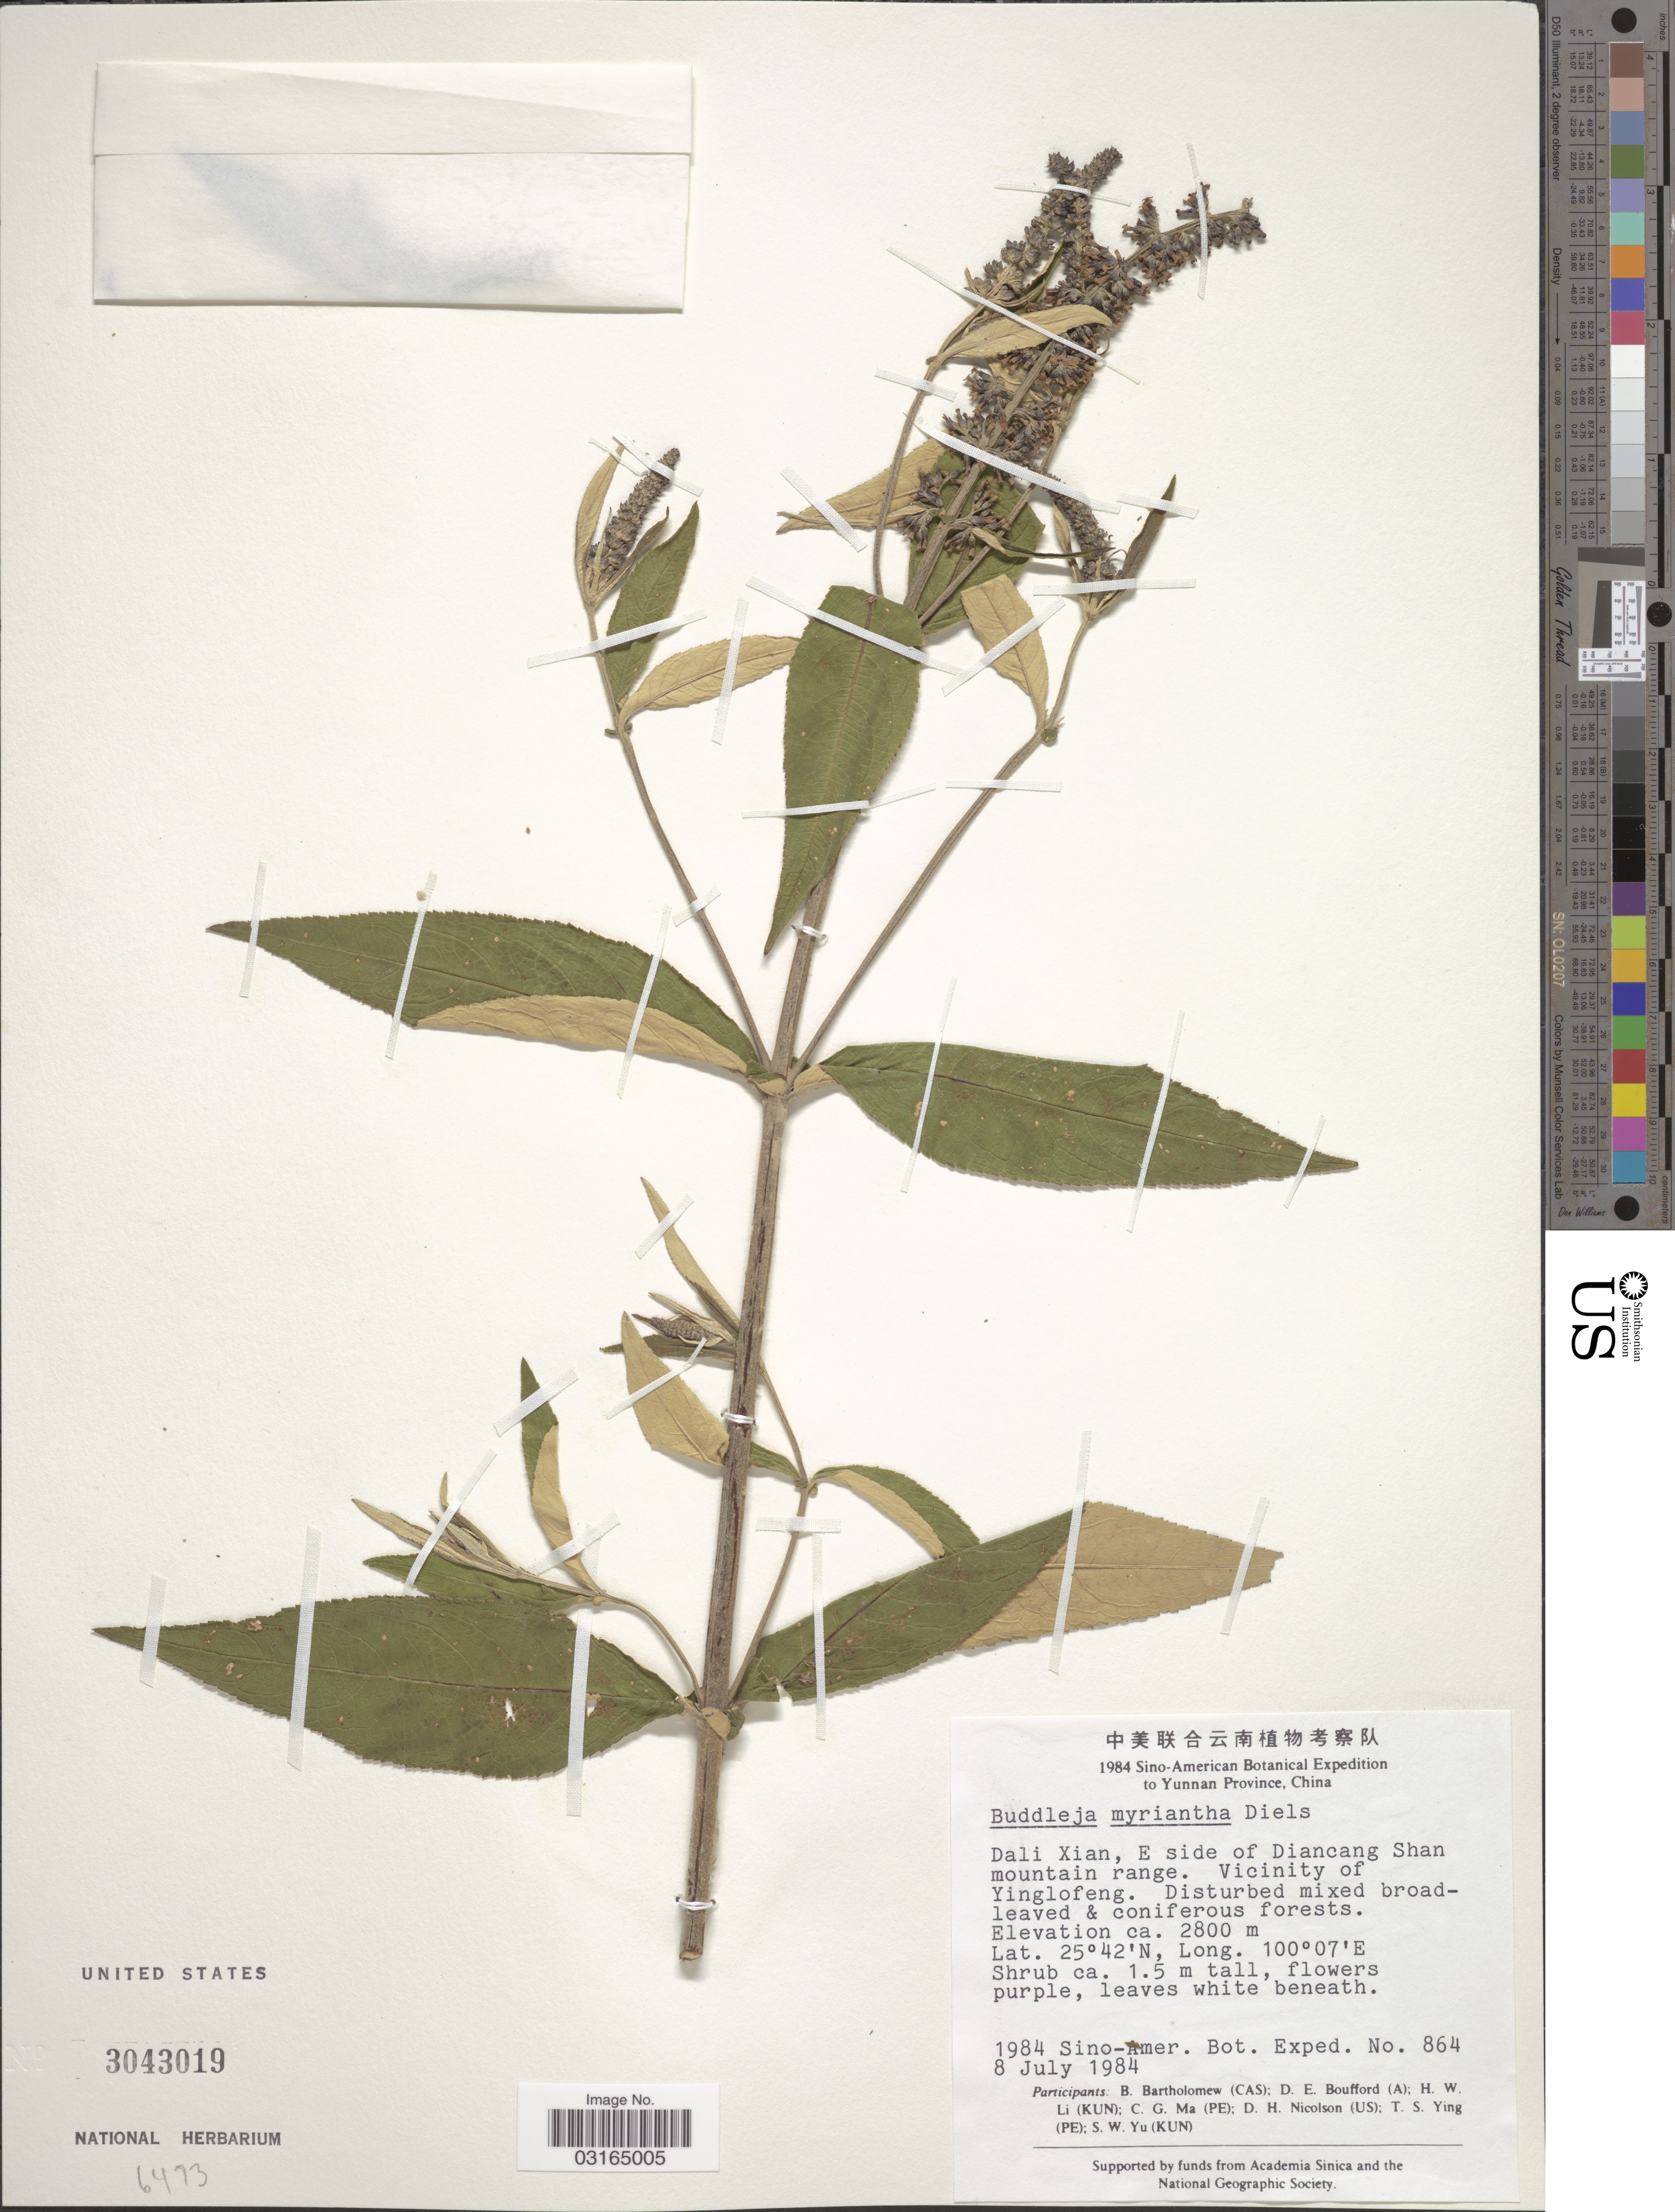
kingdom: Plantae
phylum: Tracheophyta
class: Magnoliopsida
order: Lamiales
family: Scrophulariaceae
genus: Buddleja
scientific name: Buddleja myriantha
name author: Kraenzl.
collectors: Sino-Amer. Bot. Exped. 1984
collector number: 864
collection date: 1984-07-08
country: China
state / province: Yunnan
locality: Dali Xian, E side of Diancang Shan mountain range. Vicinity of Yinglofeng.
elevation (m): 2800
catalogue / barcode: US 3043019